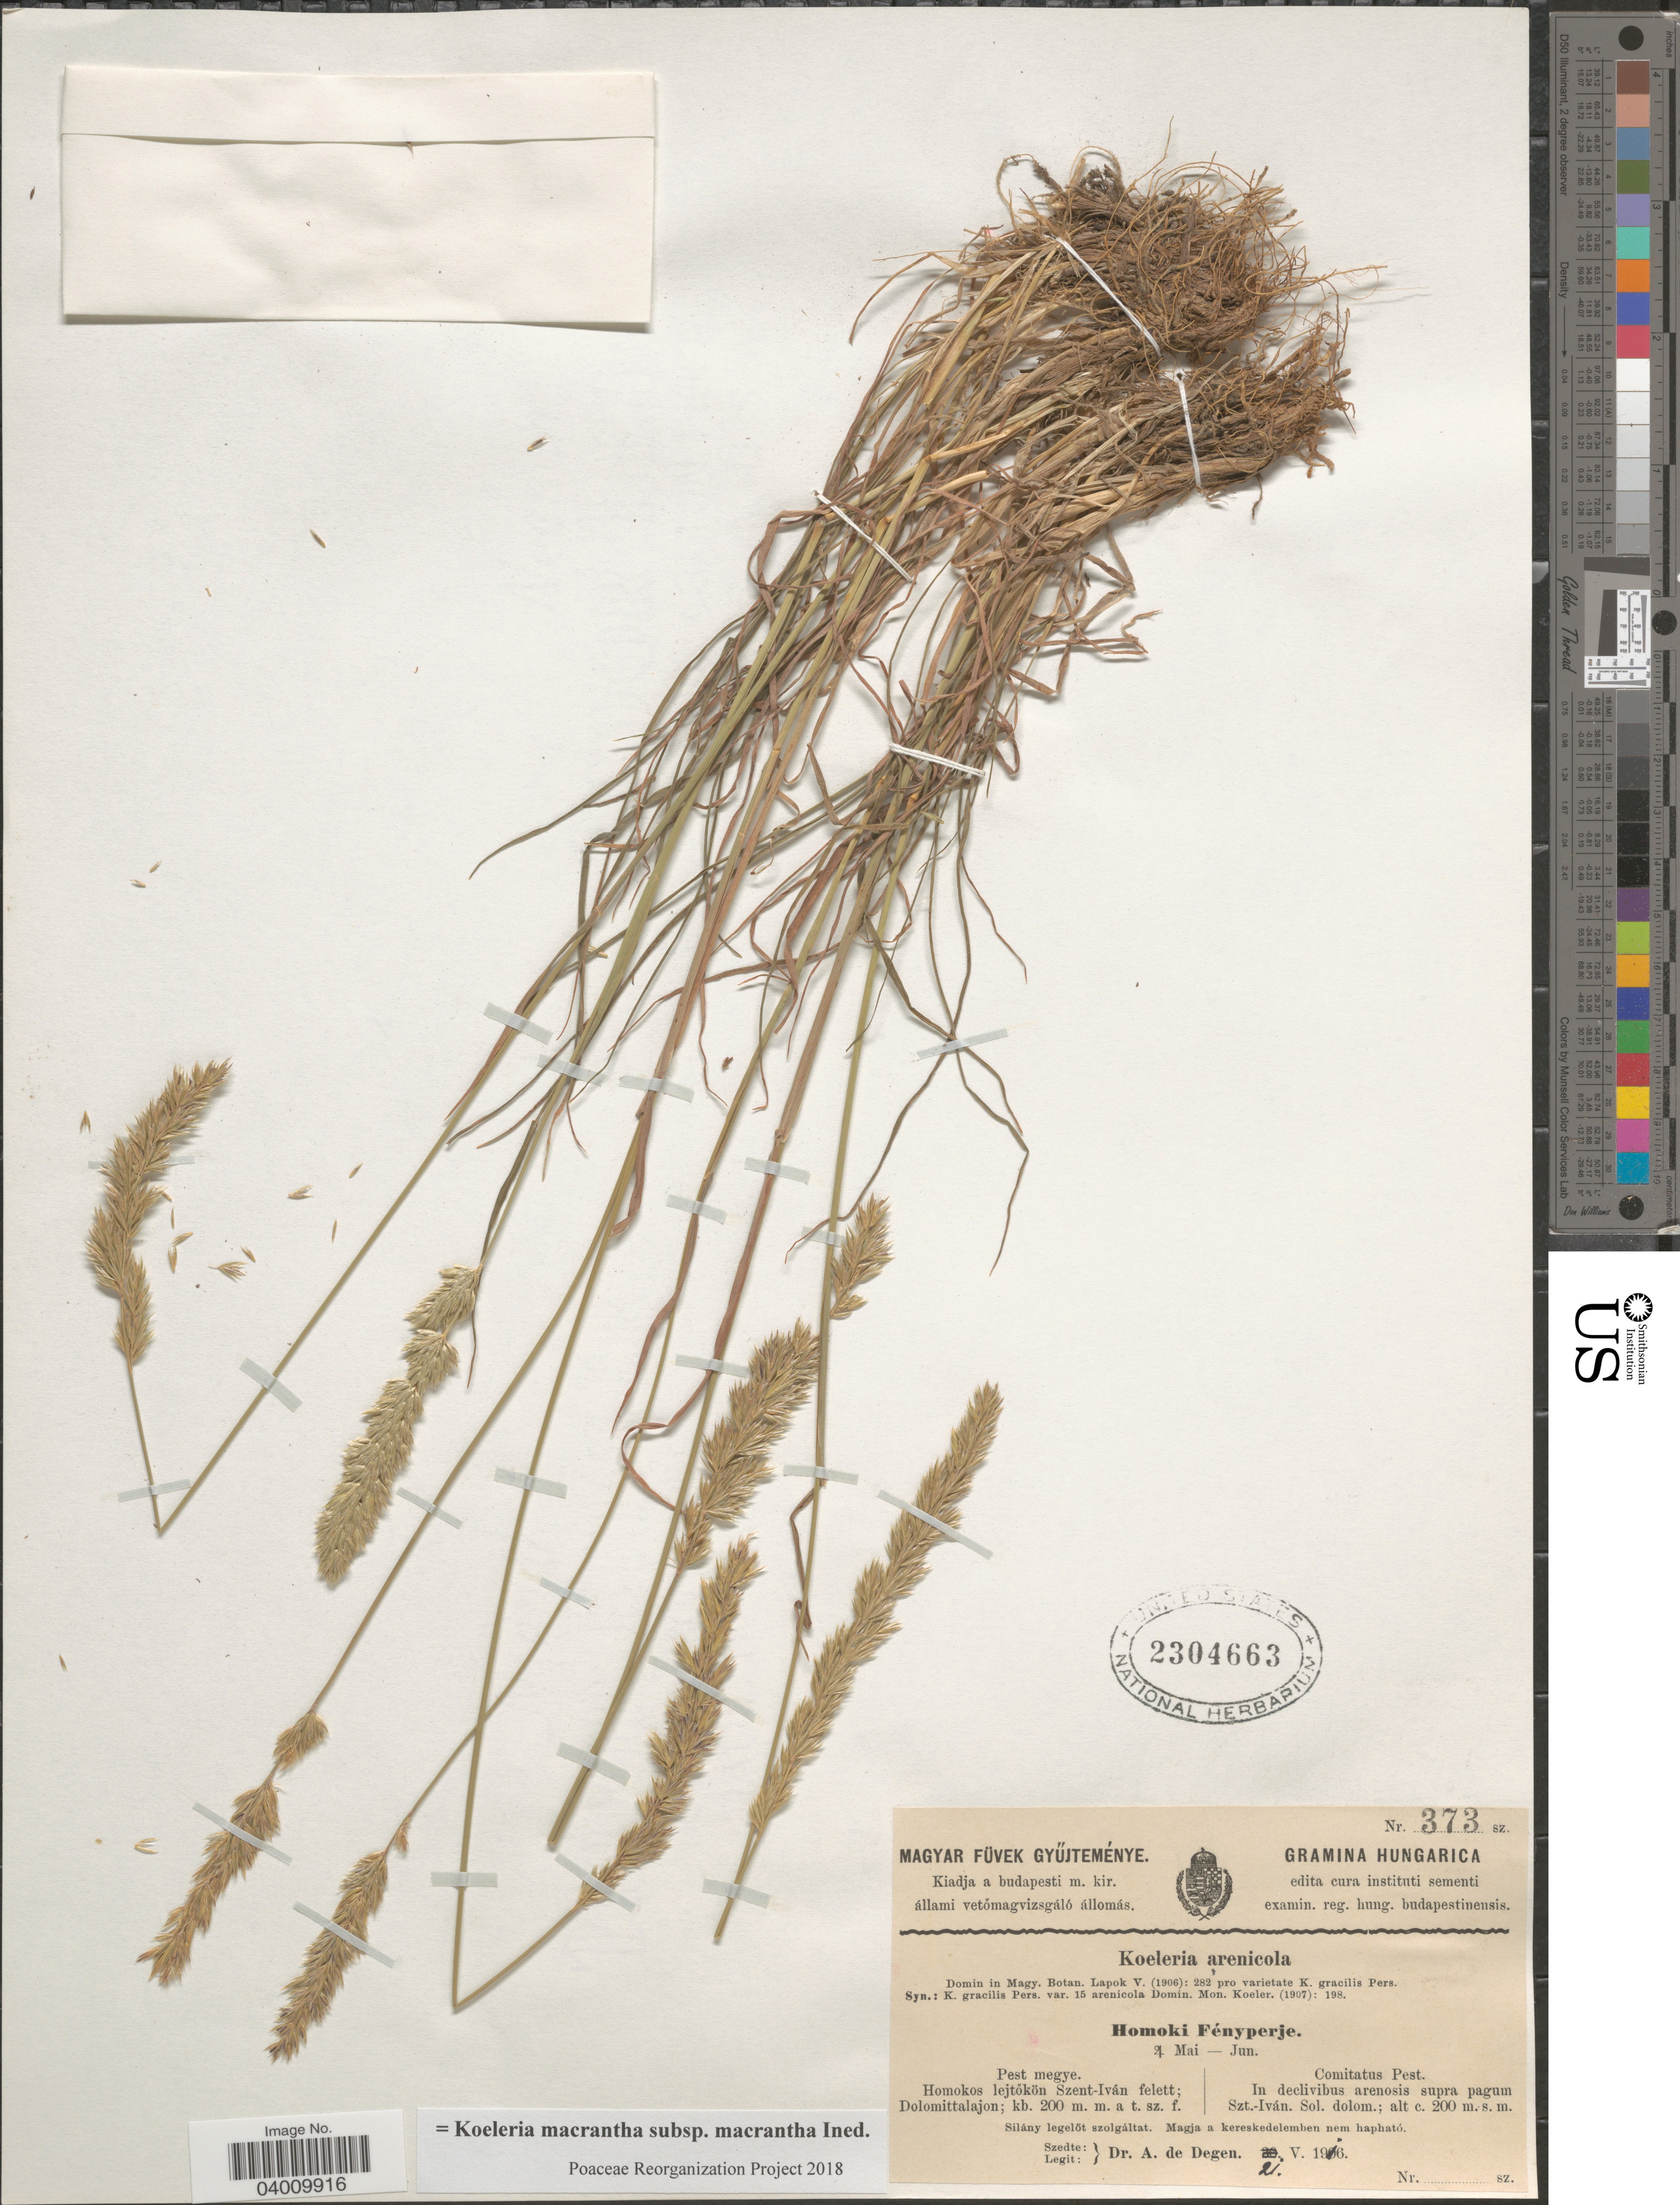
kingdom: Plantae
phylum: Tracheophyta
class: Liliopsida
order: Poales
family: Poaceae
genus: Koeleria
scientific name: Koeleria macrantha subsp. macrantha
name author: (Ledeb.) Schult.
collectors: A. Degen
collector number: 373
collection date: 1916-05-02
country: Hungary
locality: Hungarica. Comitatus Pest. In declivibus arenosis supra pagum Szt.-Iván. Sol. dolom.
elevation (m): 200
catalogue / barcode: US 2304663